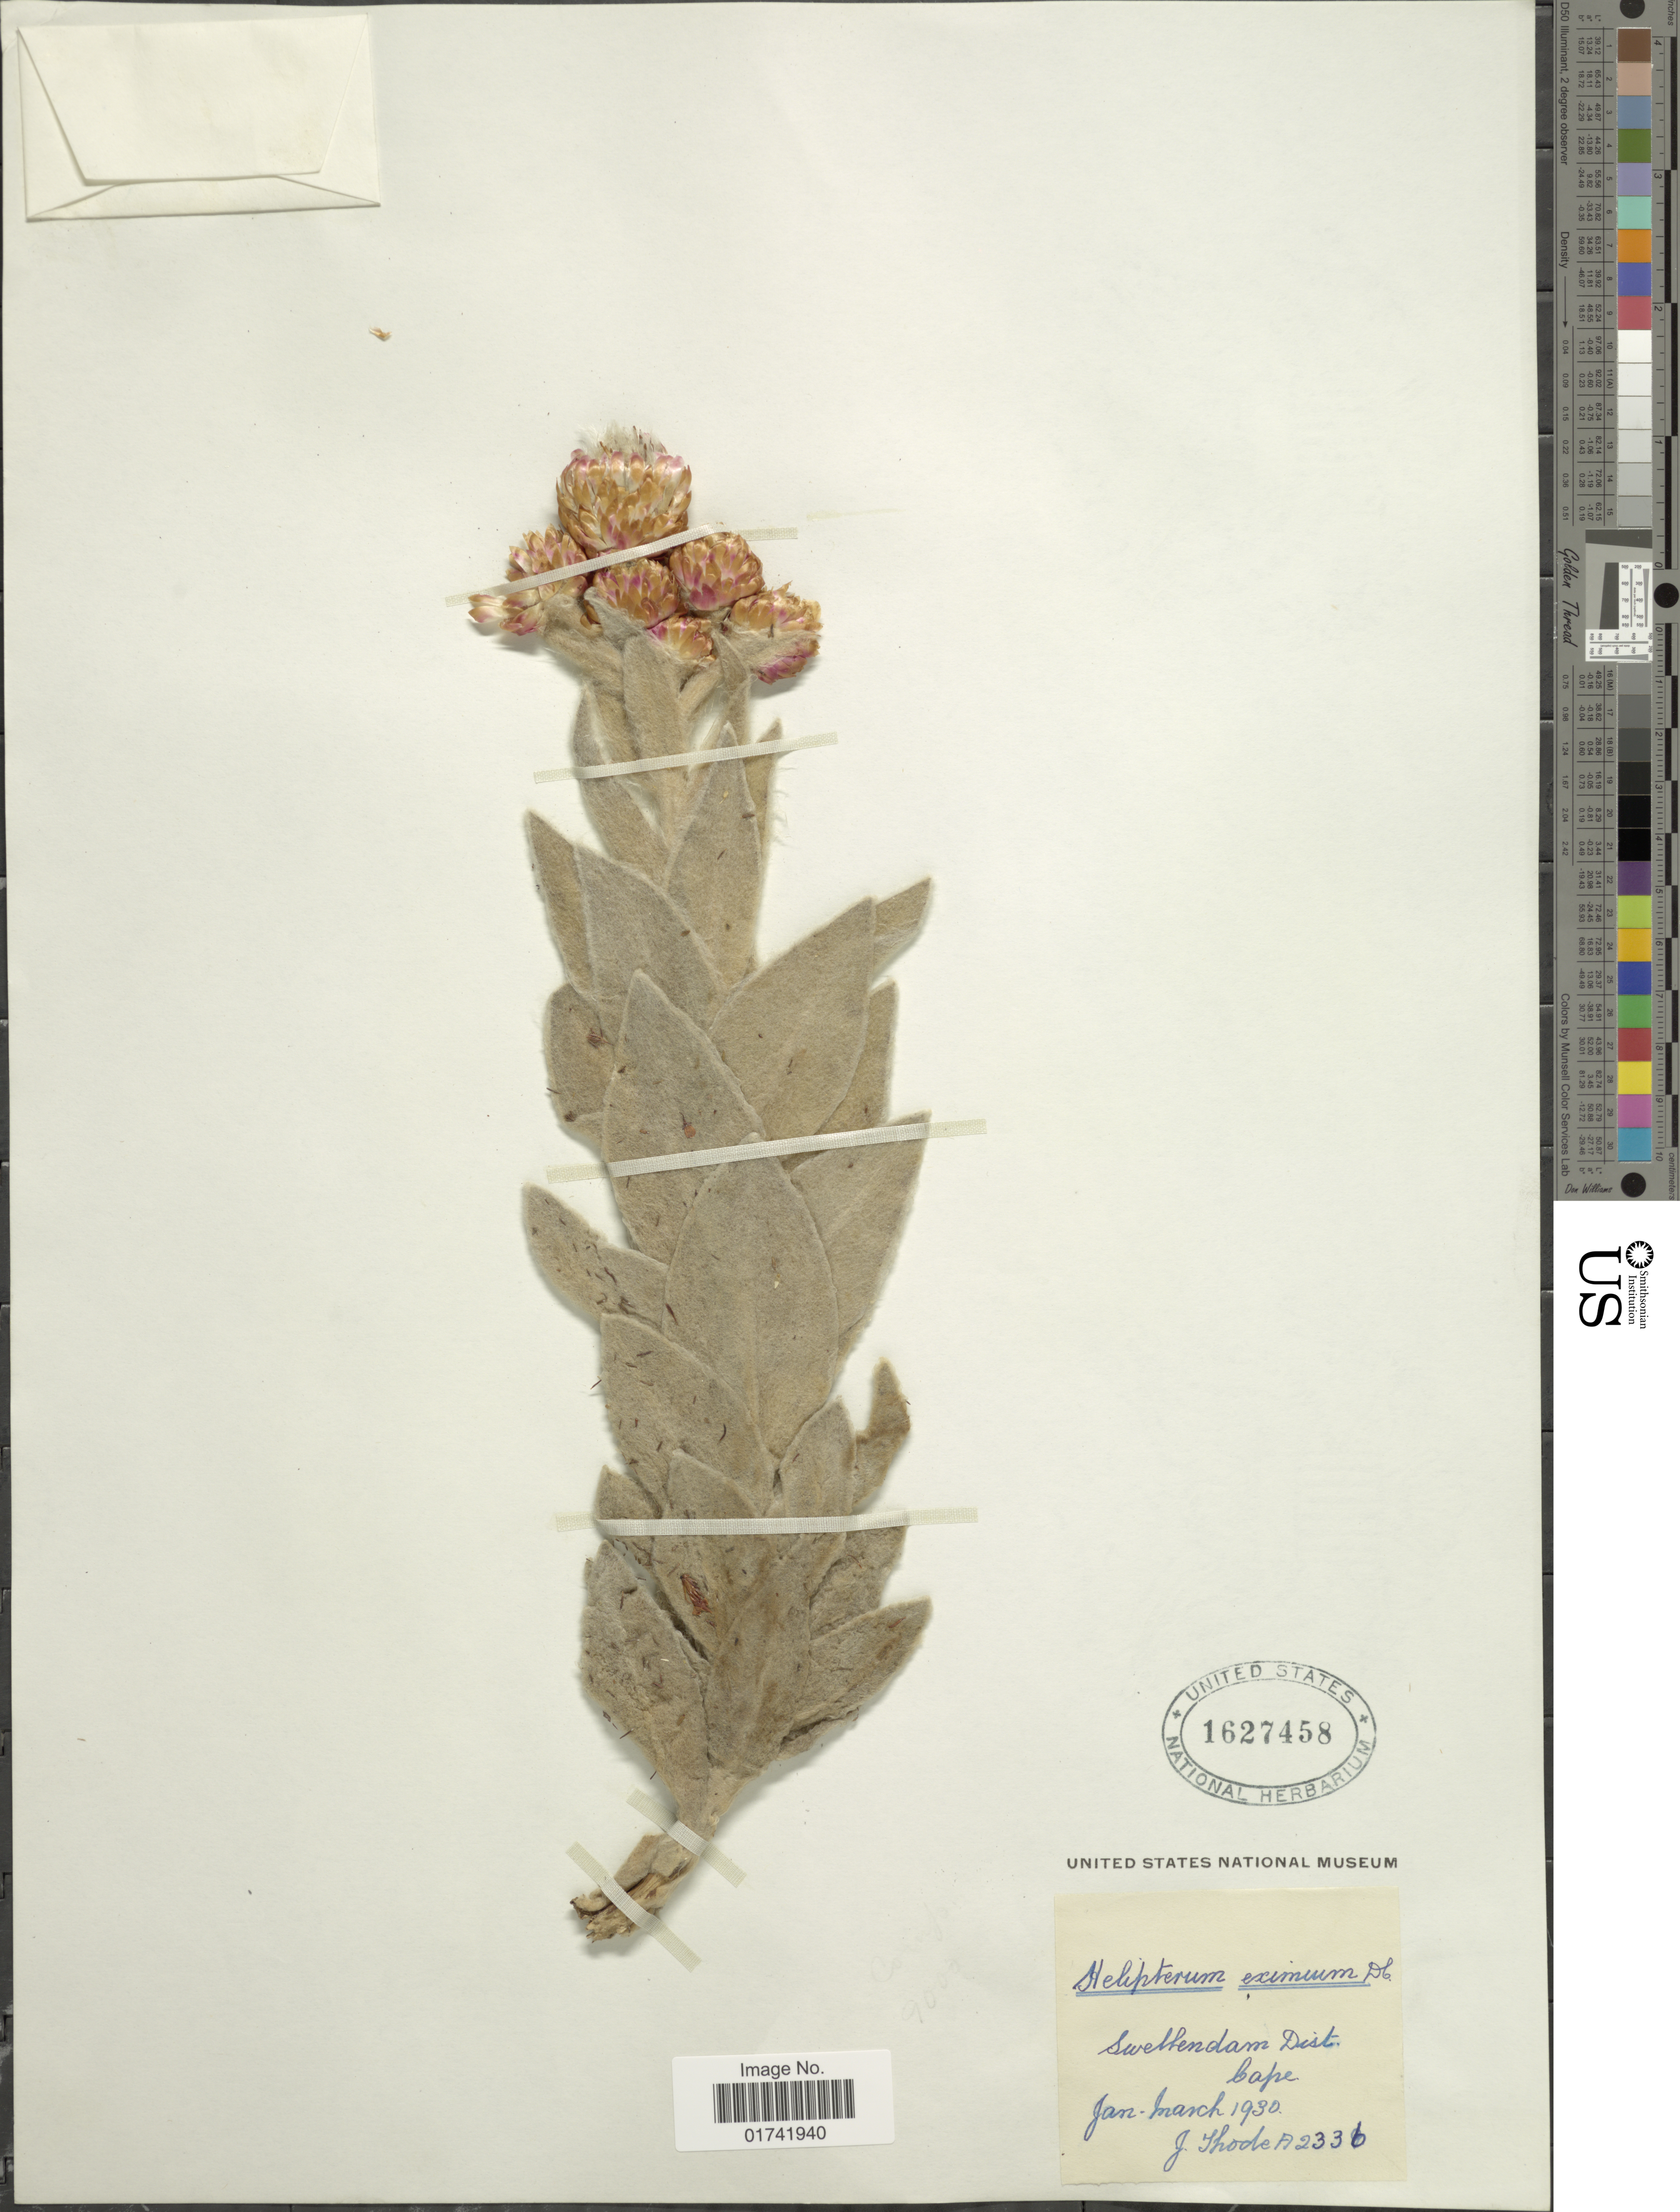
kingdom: Plantae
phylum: Tracheophyta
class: Magnoliopsida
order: Asterales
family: Asteraceae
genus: Helipterum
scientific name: Helipterum eximium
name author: (L.) DC.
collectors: J. Thode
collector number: A2336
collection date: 1930-01/1930-03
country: South Africa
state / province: Western Cape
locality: Sweltendam Dist. Cape.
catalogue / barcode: US 1627458